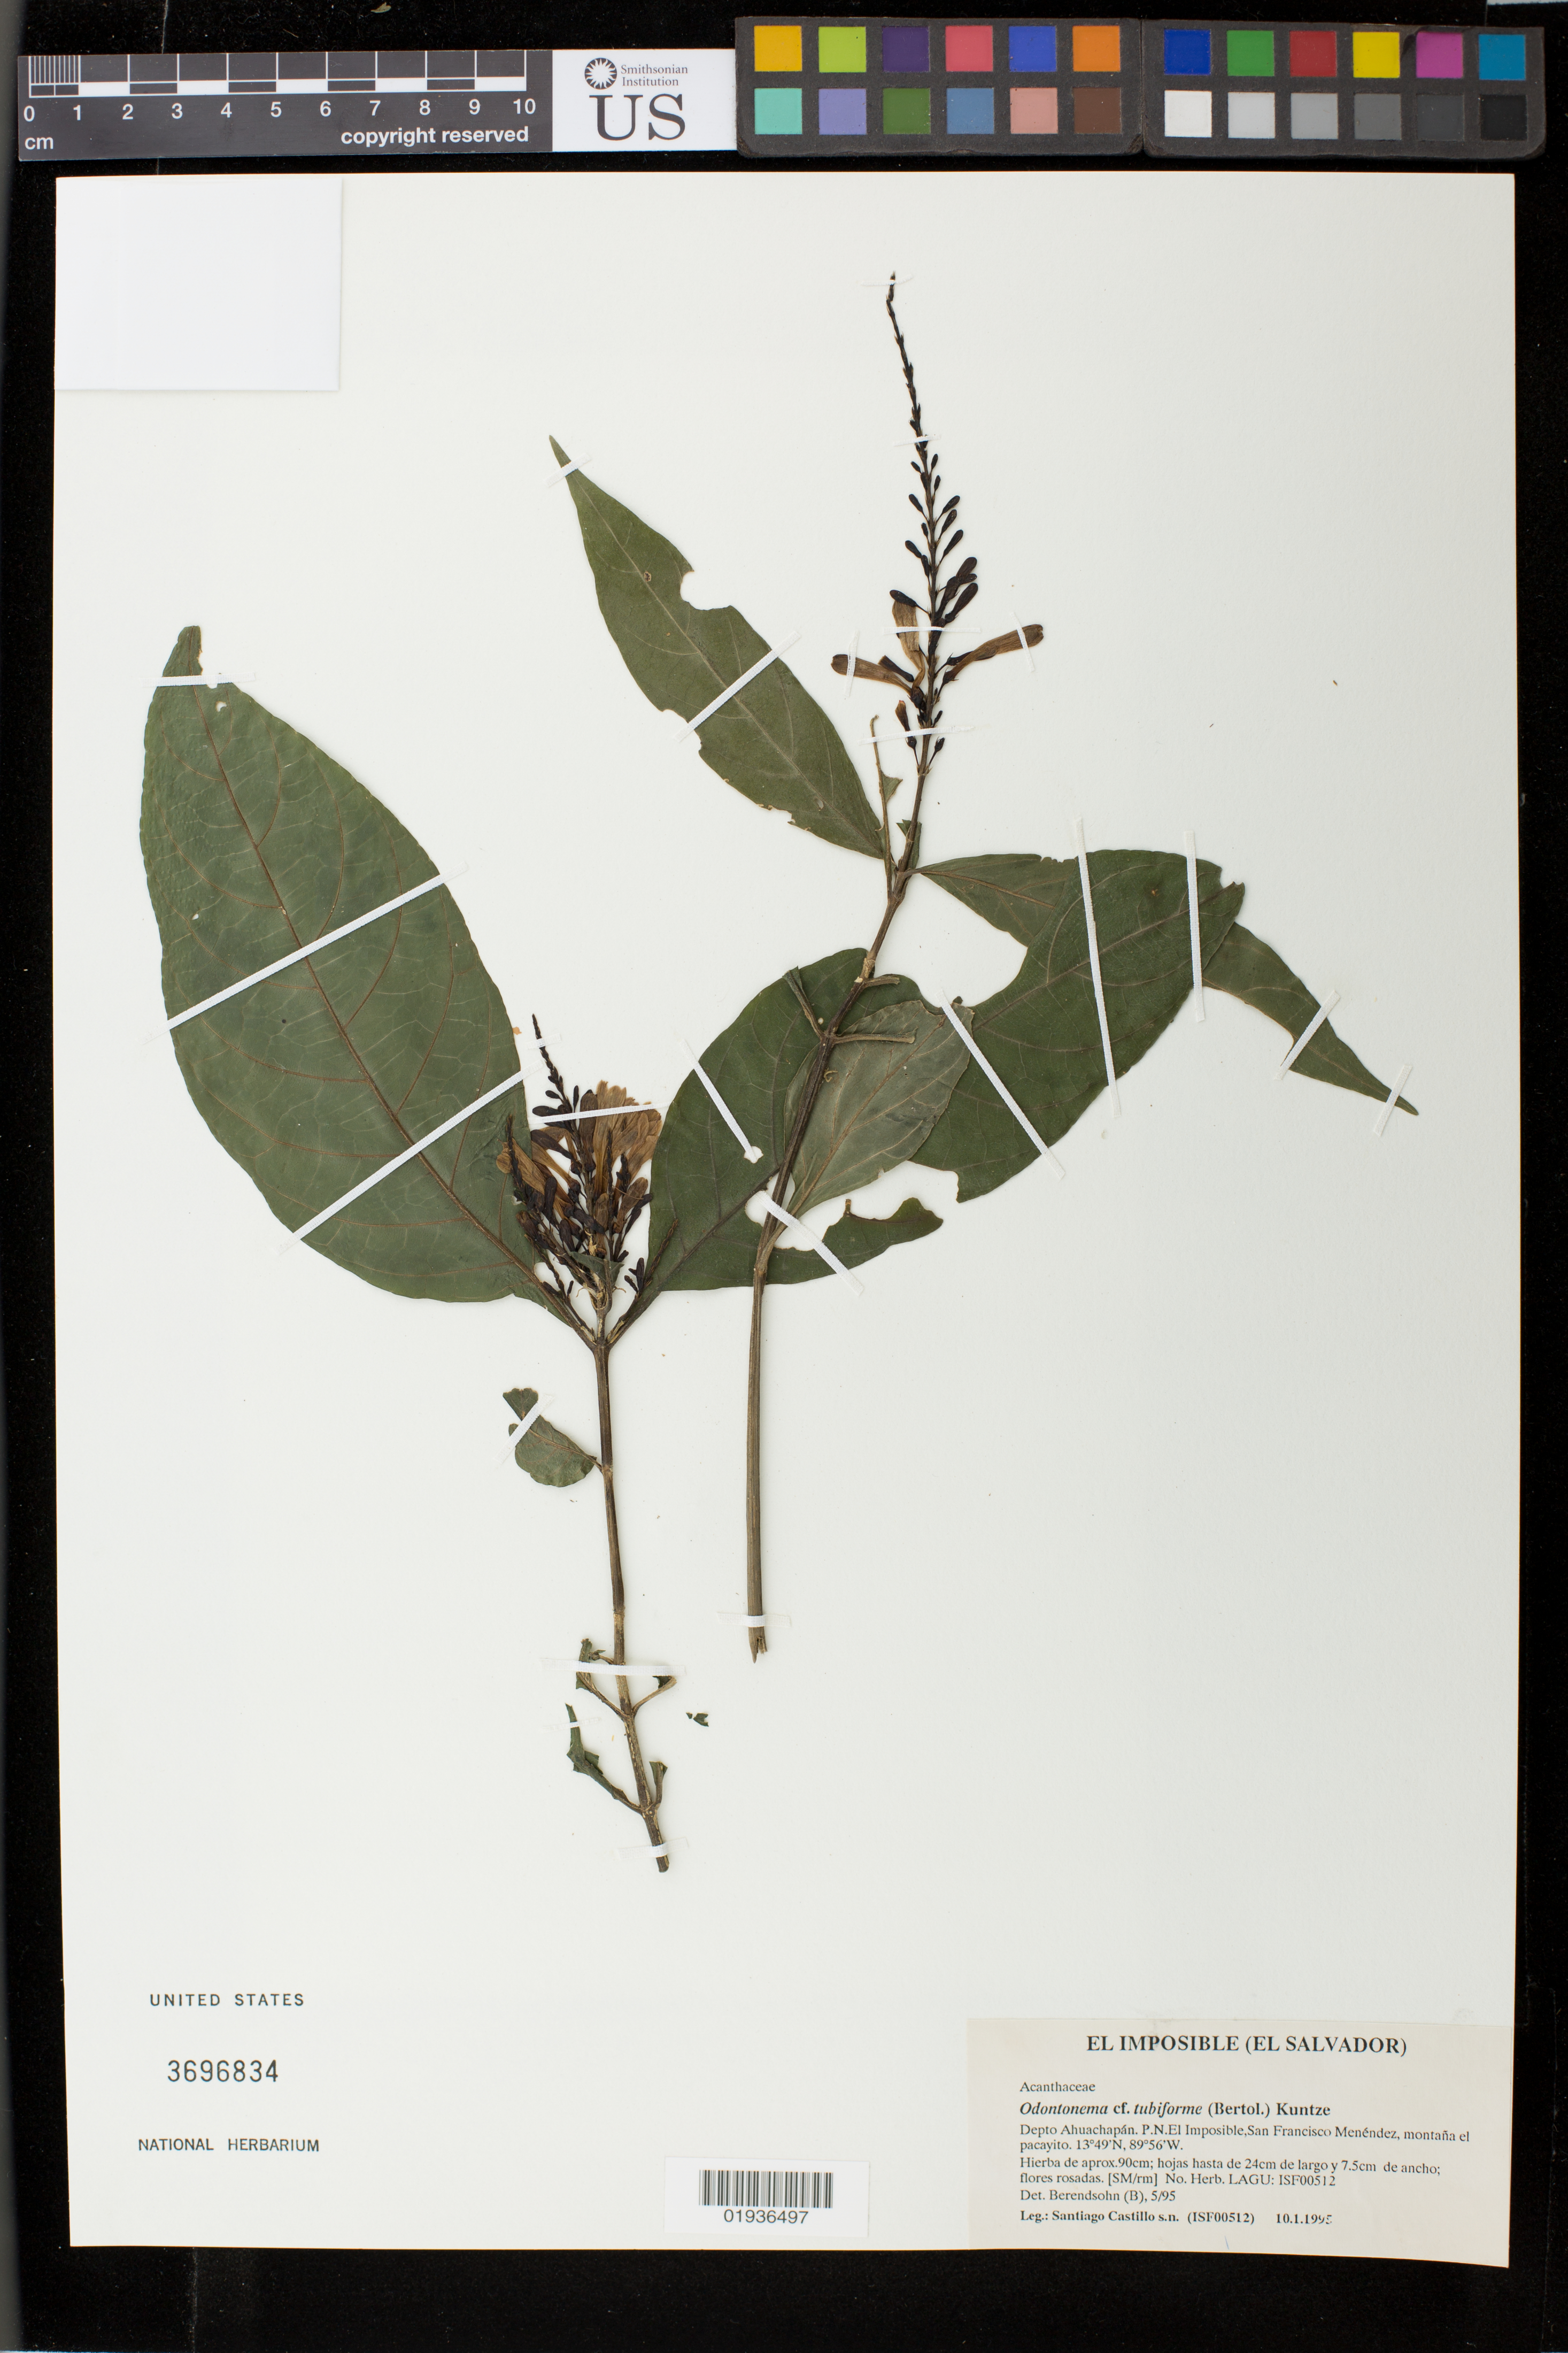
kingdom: Plantae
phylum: Tracheophyta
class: Magnoliopsida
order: Lamiales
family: Acanthaceae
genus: Odontonema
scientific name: Odontonema tubaeforme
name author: (Bertol.) Kuntze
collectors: S. Castillo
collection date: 1995-01-10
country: El Salvador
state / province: Ahuachapán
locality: San Francisco Menéndez, P. N.El Imposible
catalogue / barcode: US 3696834